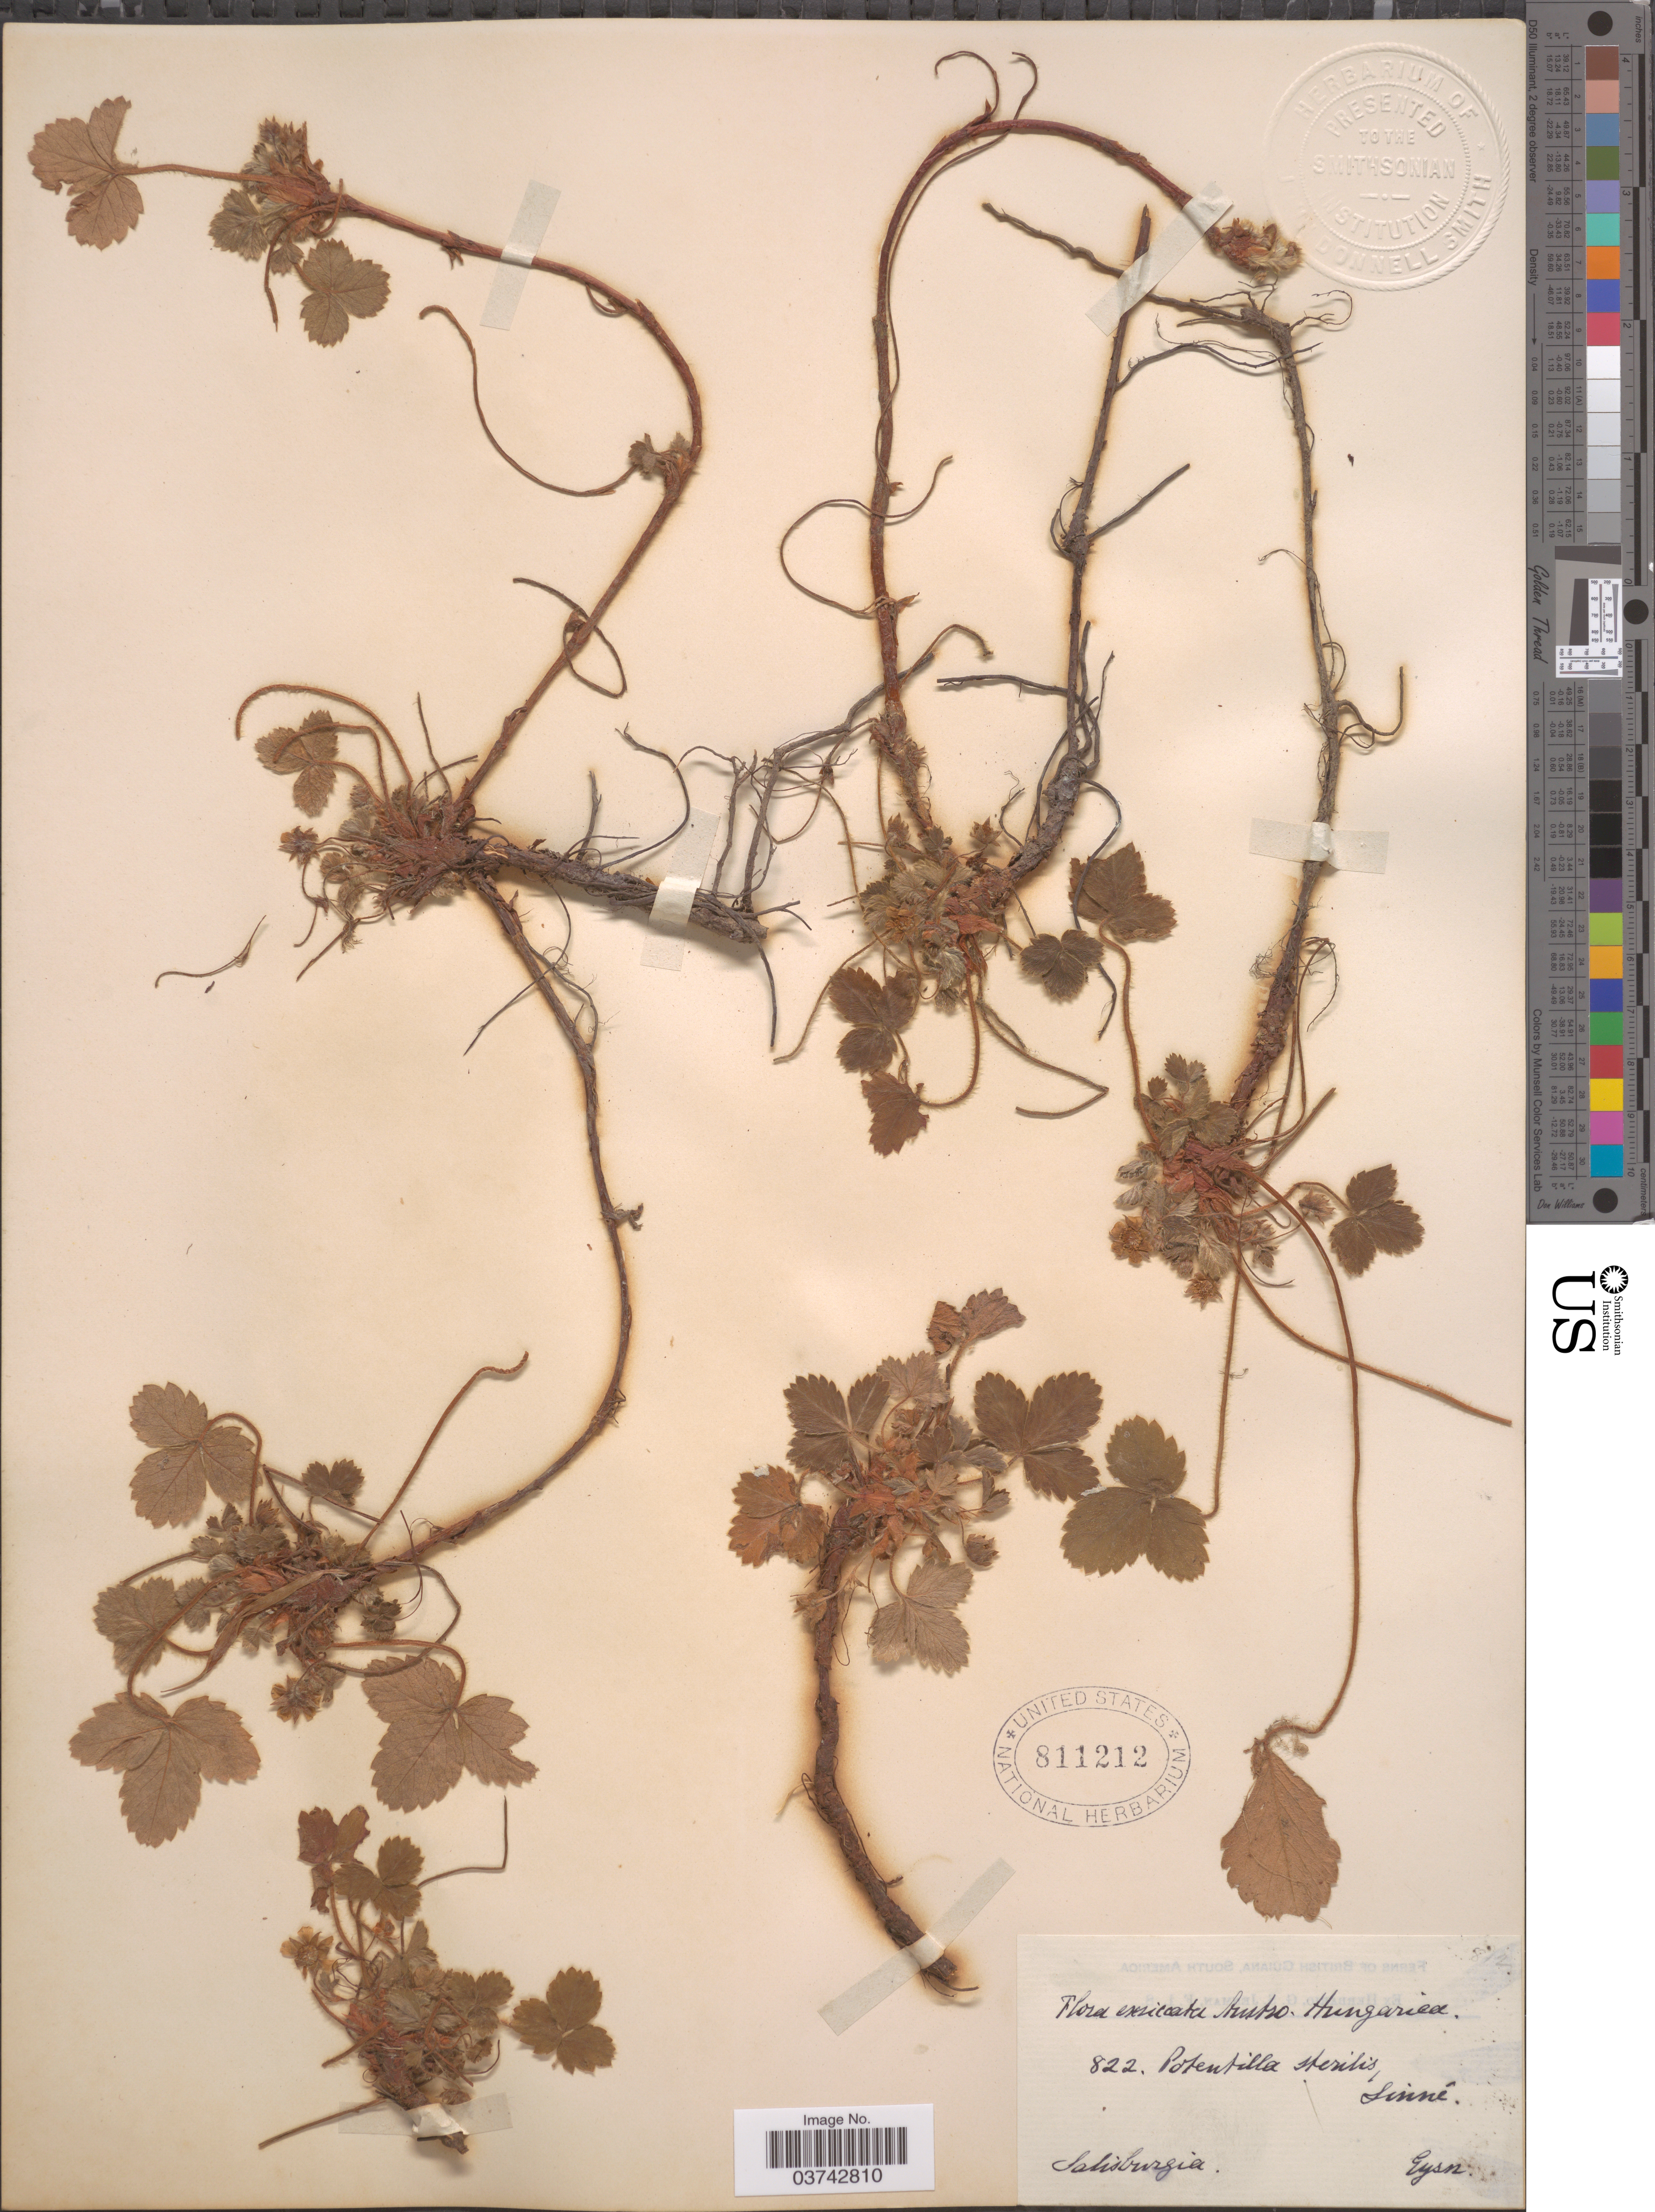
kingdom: Plantae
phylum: Tracheophyta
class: Magnoliopsida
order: Rosales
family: Rosaceae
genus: Potentilla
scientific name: Potentilla sterilis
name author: (L.) Garcke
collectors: -. Eysn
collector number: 822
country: Austria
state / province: Salzburg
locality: Austro-Hungarica. Salisburgia.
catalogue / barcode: US 811212